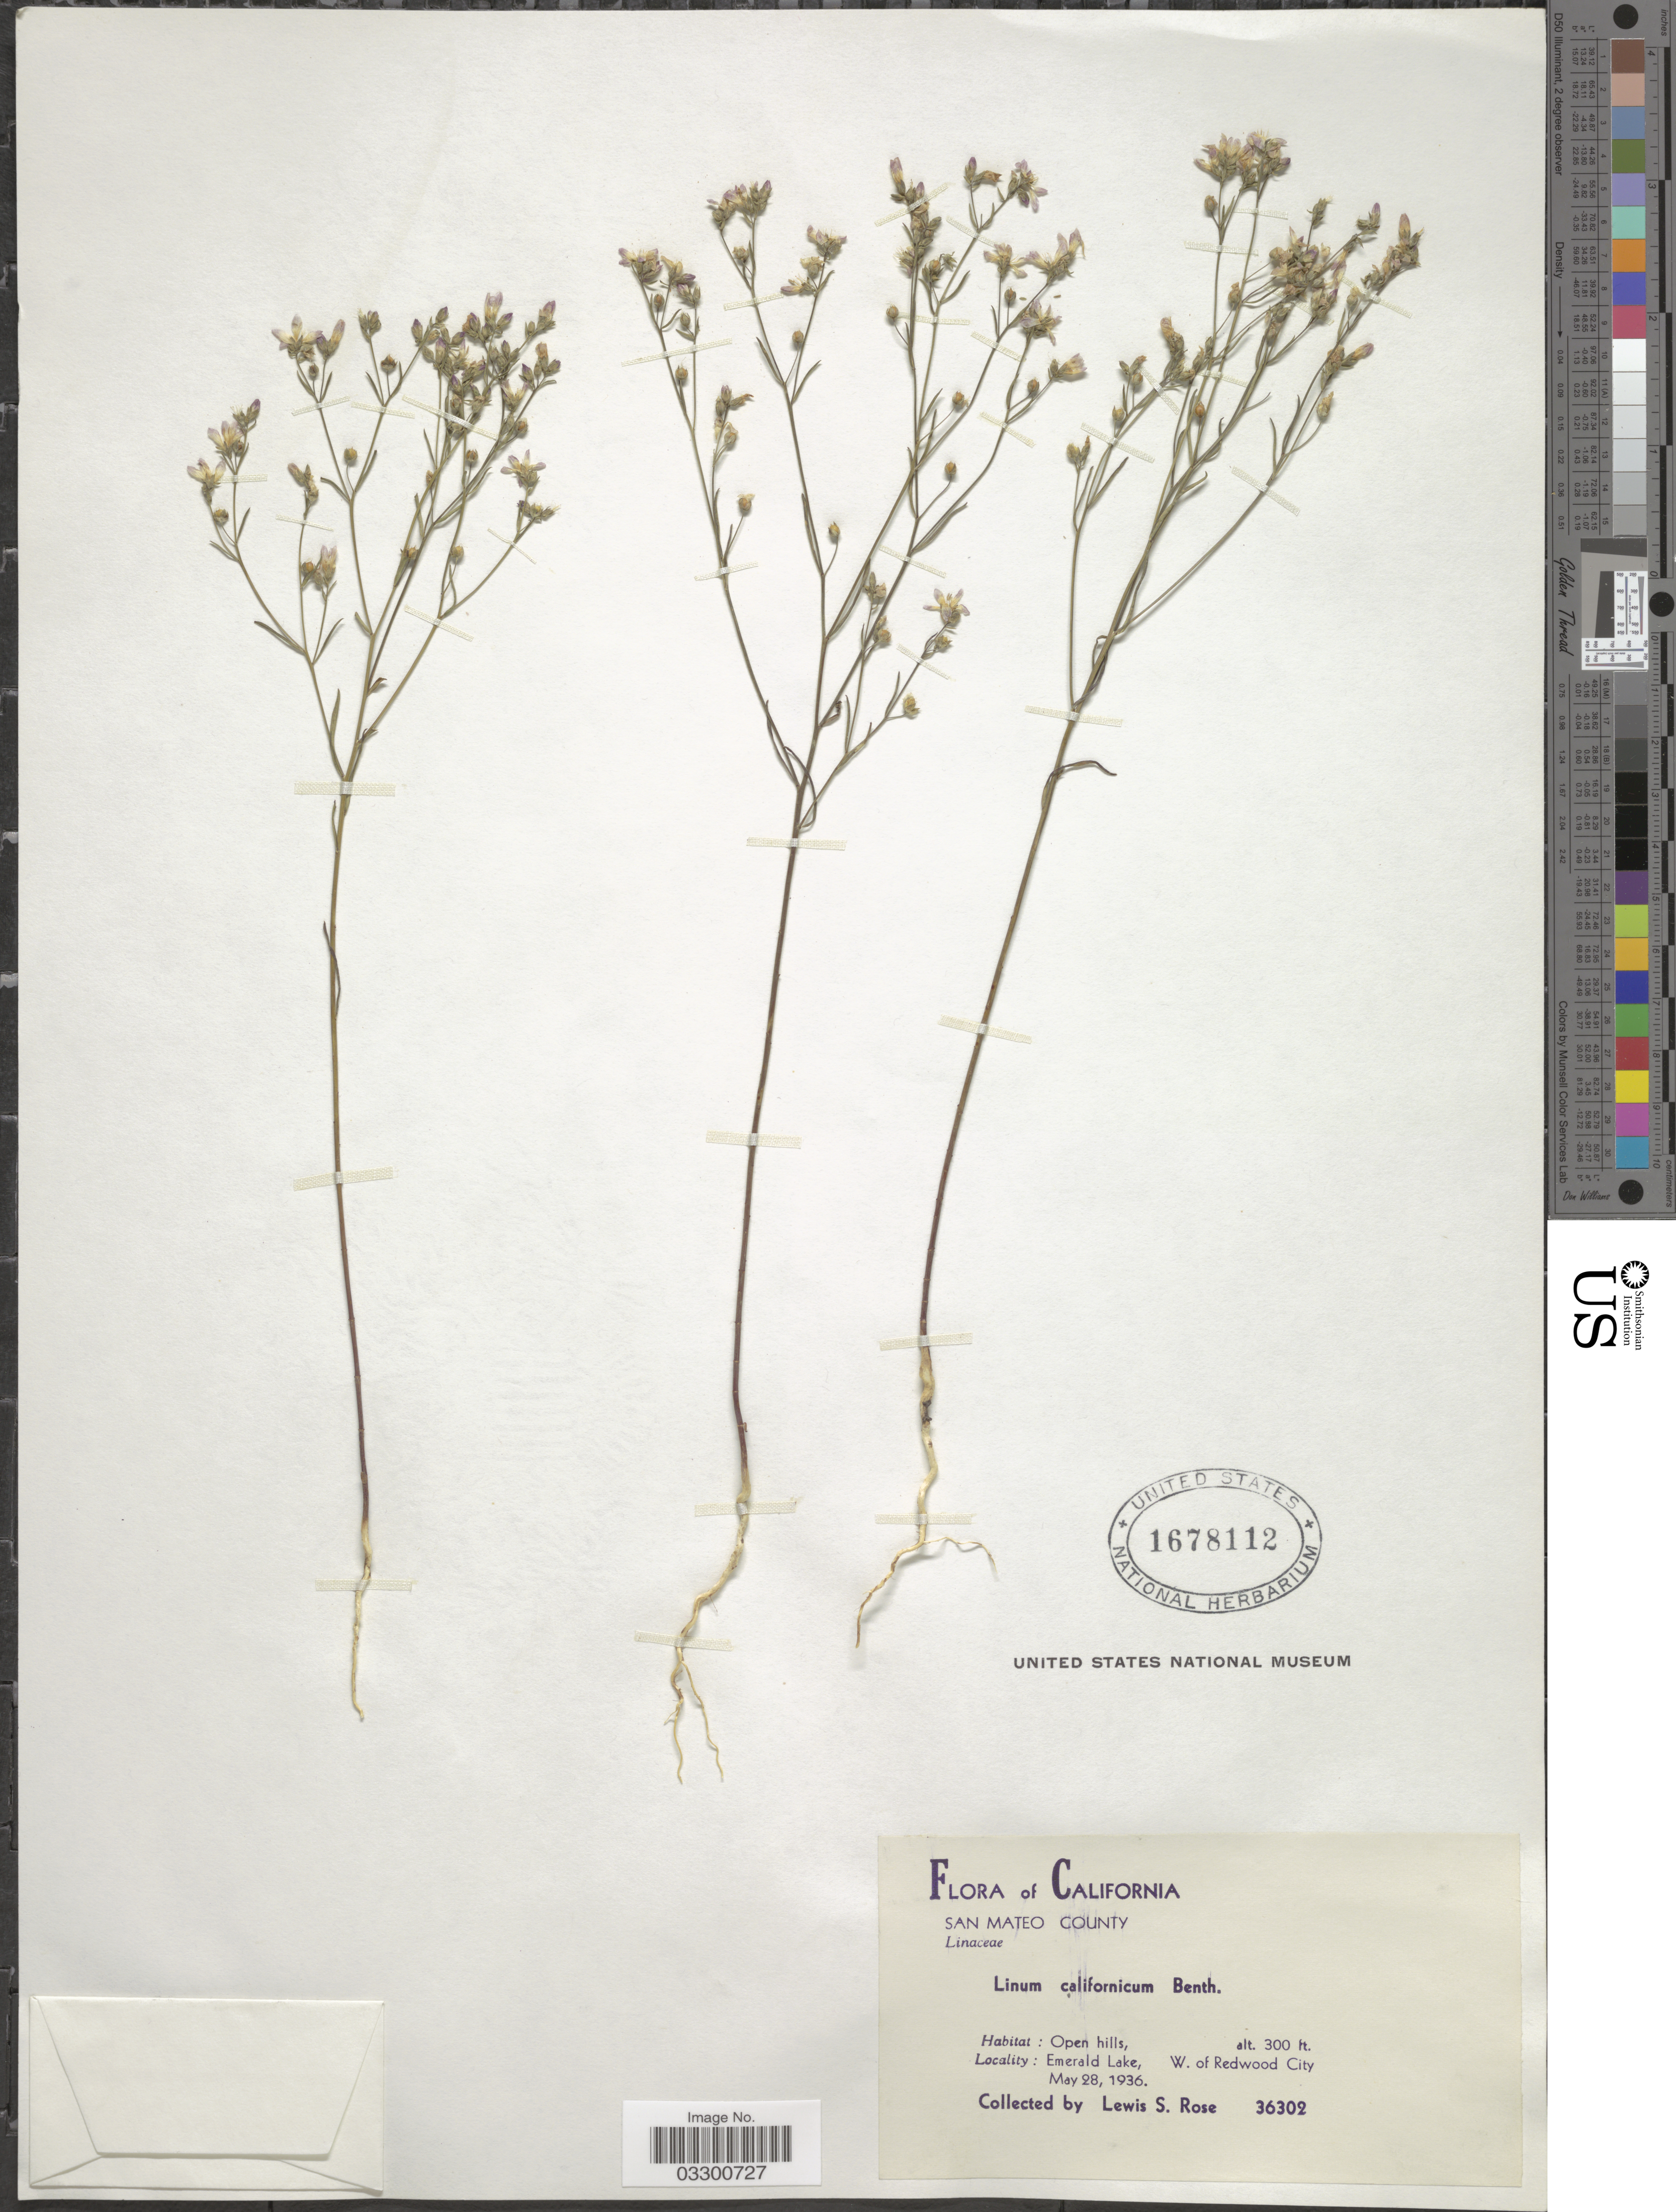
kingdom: Plantae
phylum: Tracheophyta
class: Magnoliopsida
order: Malpighiales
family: Linaceae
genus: Hesperolinon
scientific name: Hesperolinon californicum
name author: (Benth.) Small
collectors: L. S. Rose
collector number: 36302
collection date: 1936-05-28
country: United States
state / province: California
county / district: San Mateo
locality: San Mateo County, Emerald Lake, W. of Redwood City.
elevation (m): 91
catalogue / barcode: US 1678112